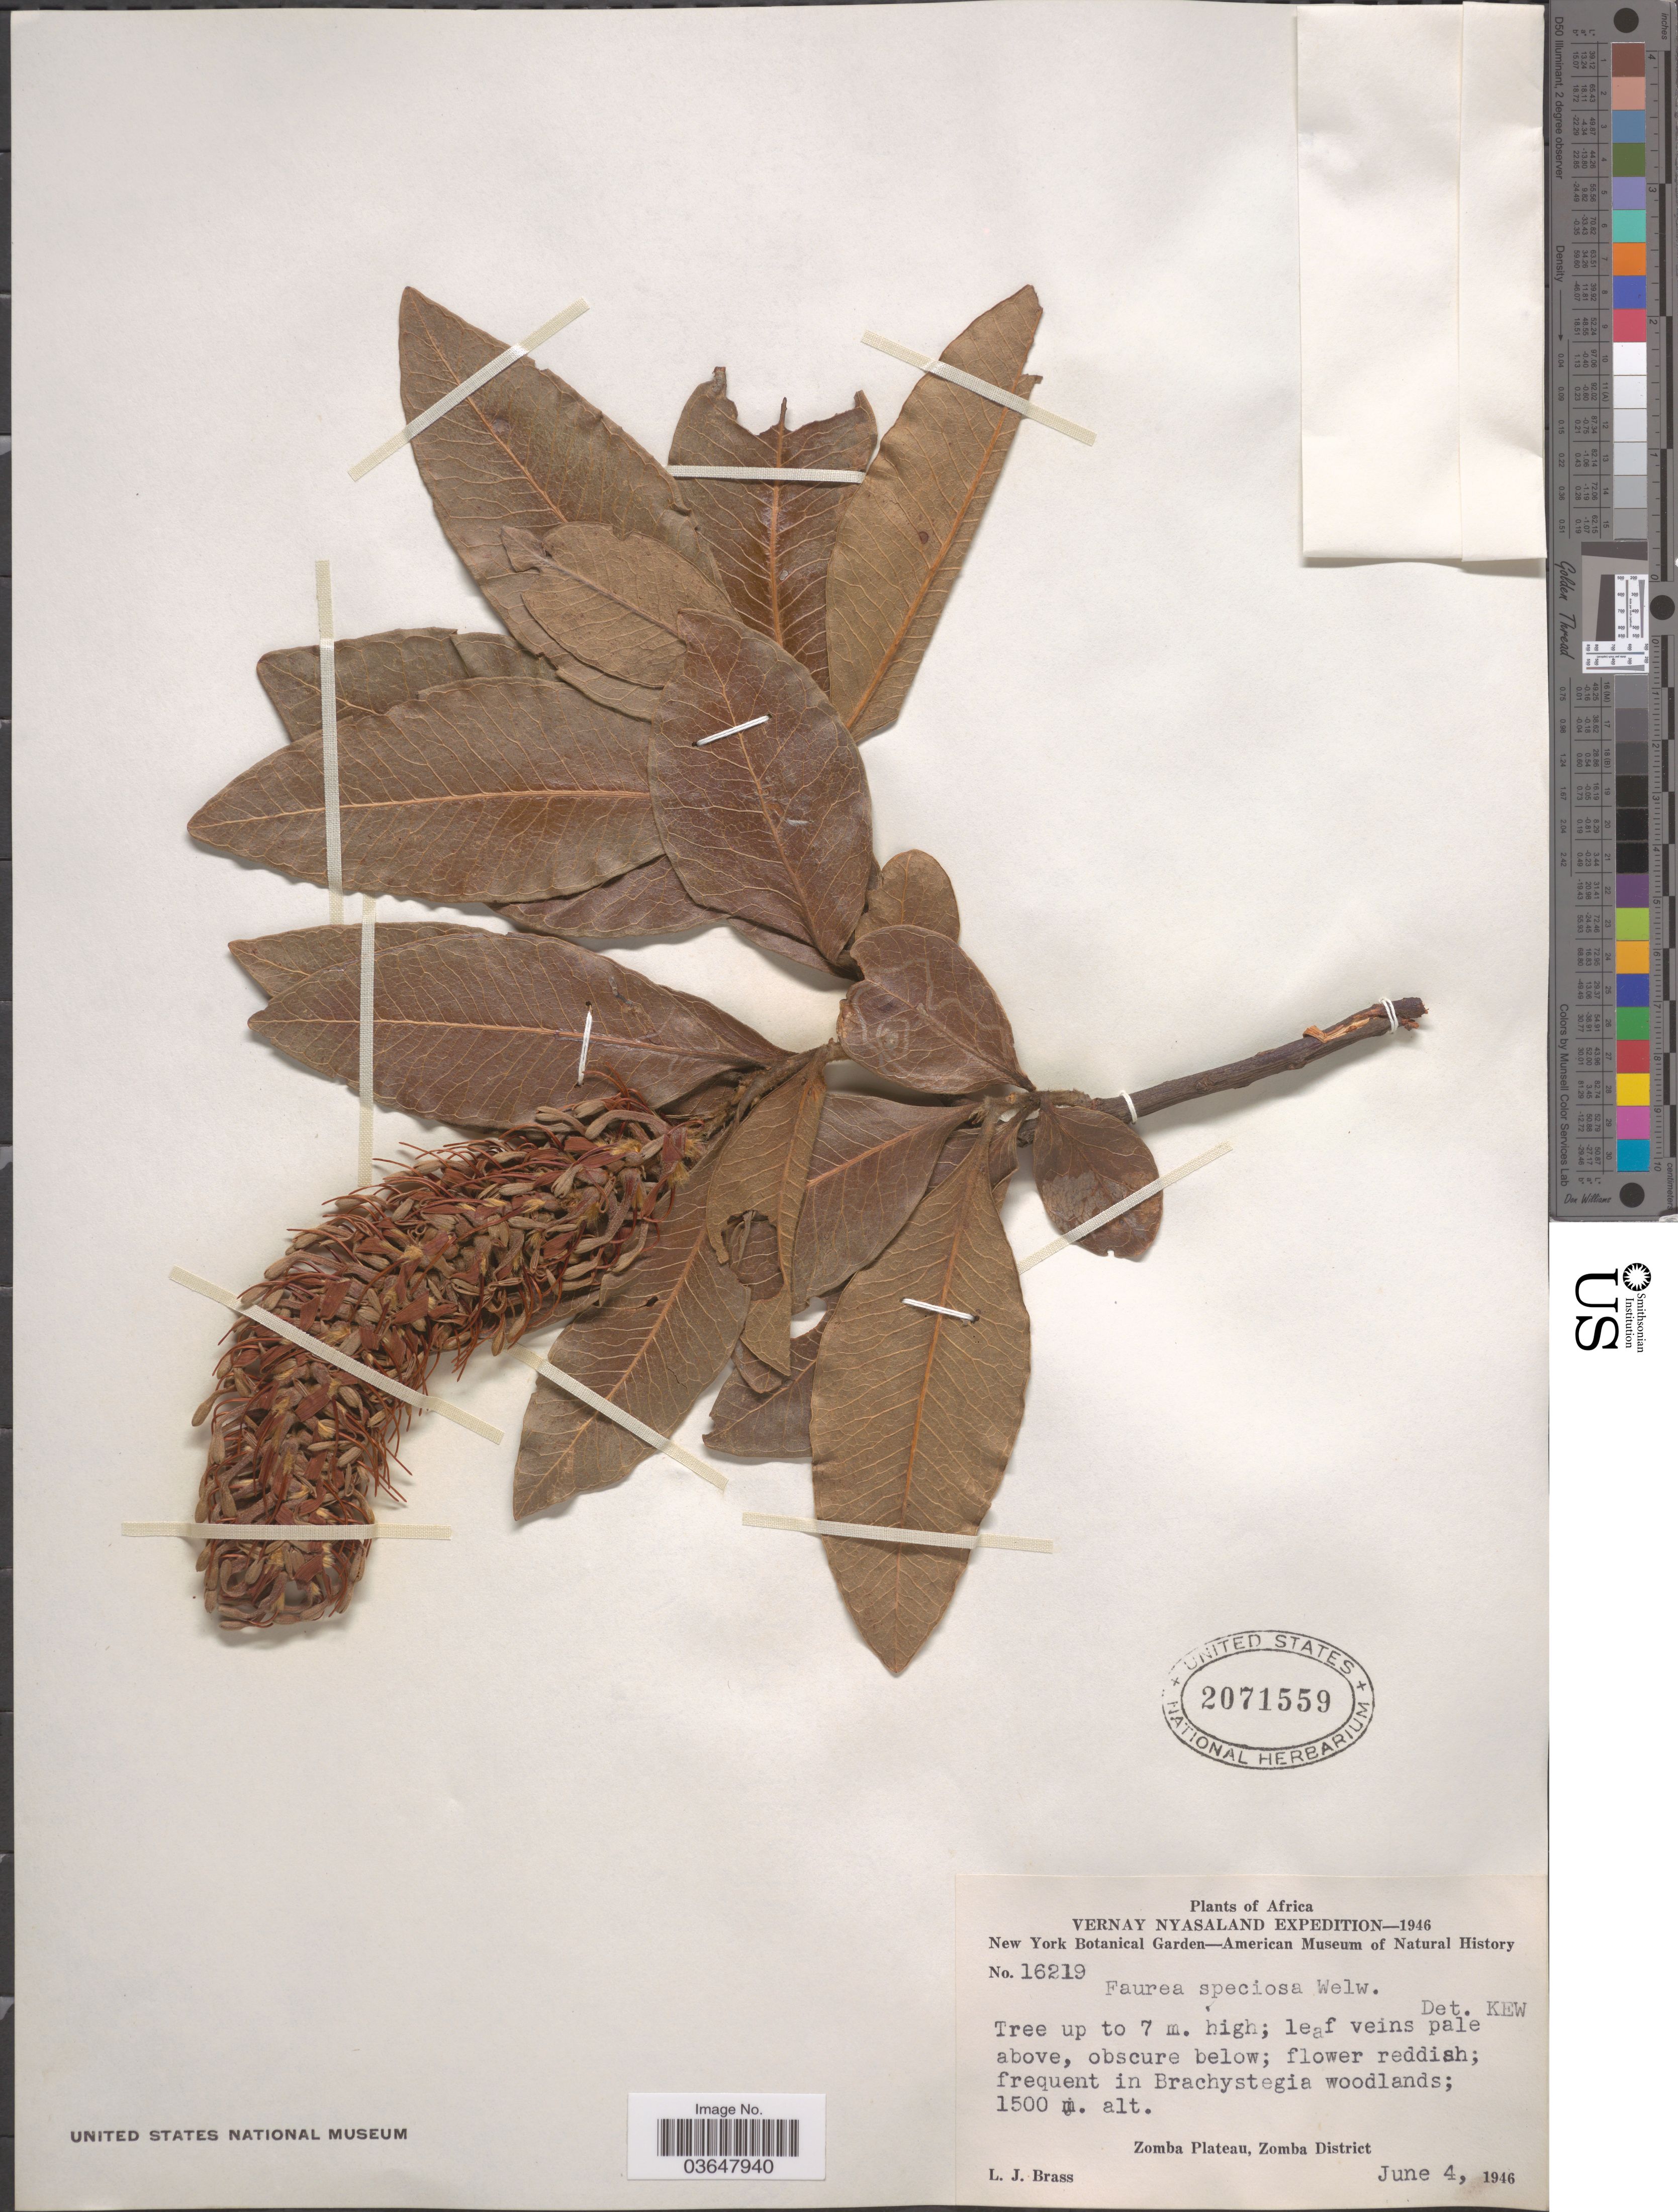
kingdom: Plantae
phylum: Tracheophyta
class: Magnoliopsida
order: Proteales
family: Proteaceae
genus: Faurea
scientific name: Faurea speciosa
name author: Welw.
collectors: L. J. Brass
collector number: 16219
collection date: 1946-06-04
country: Malawi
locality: Vernay Nyasaland. Zomba Plateau, Zomba District.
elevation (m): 1500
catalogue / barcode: US 2071559